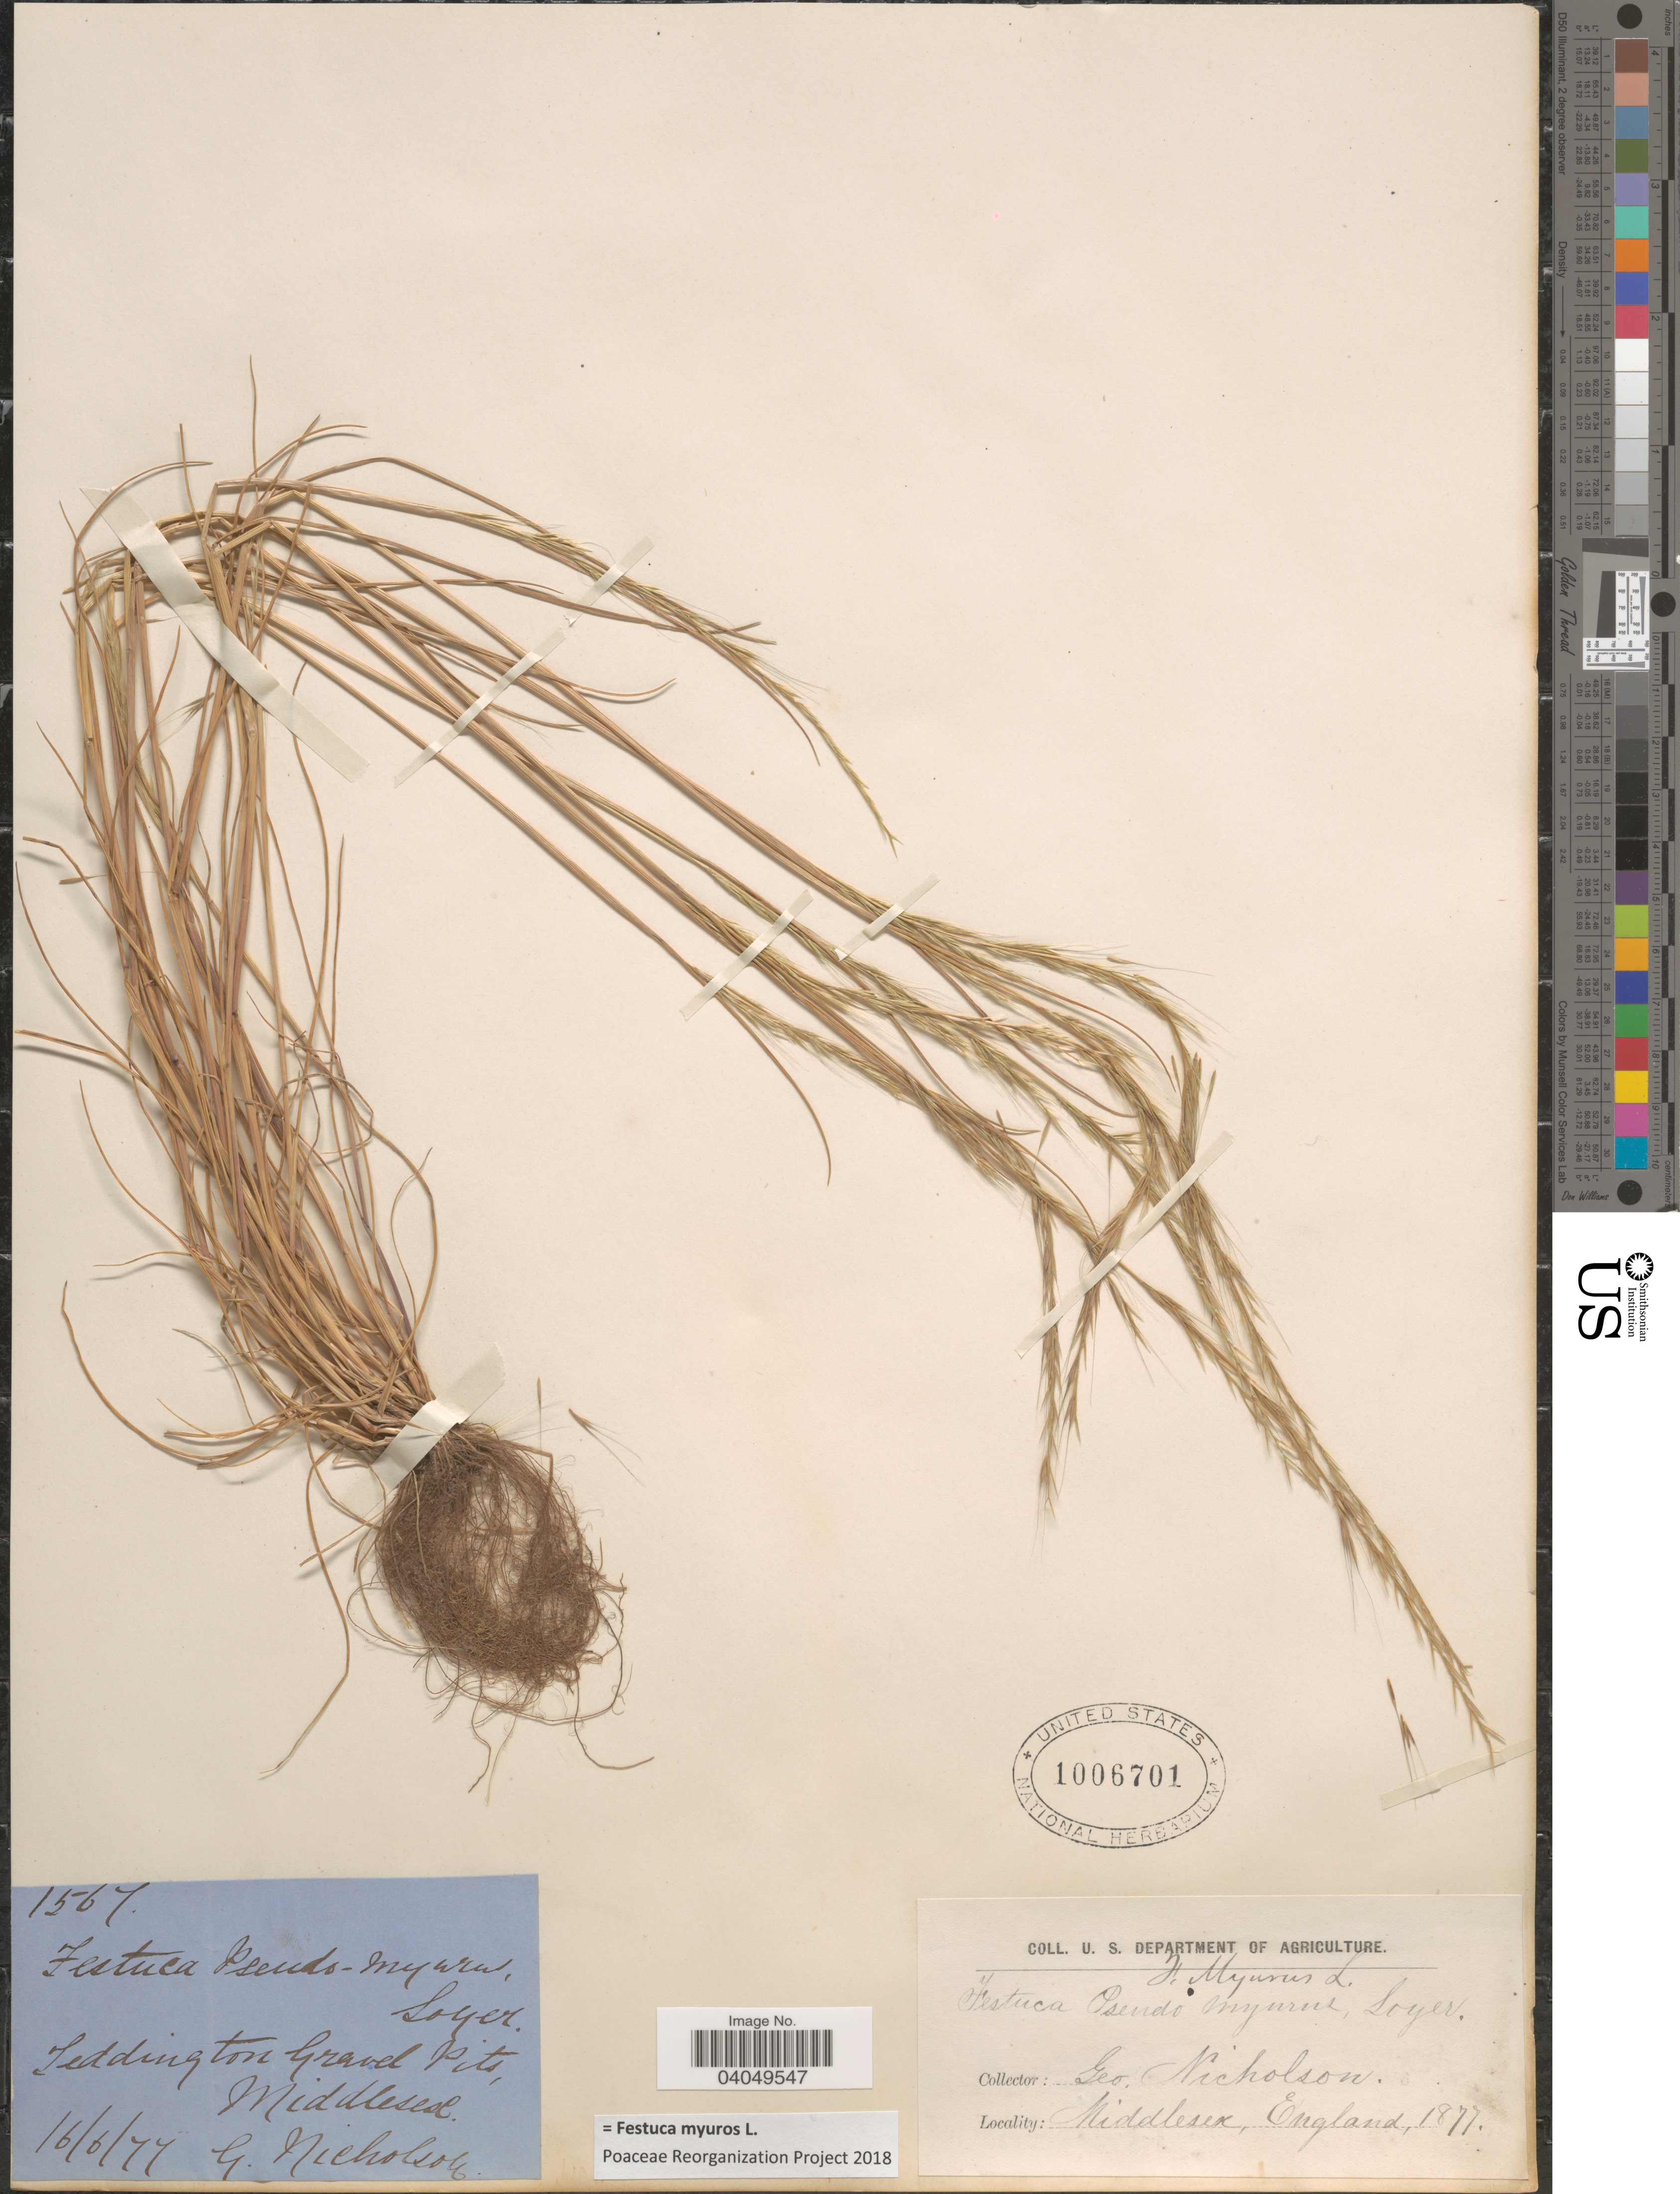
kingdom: Plantae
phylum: Tracheophyta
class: Liliopsida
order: Poales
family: Poaceae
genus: Festuca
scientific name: Festuca myuros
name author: L.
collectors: G. Nicholson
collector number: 1567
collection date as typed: Transcribed d/m/y: 16/6/77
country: United Kingdom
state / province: England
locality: Leddington Gravel Pits, Middlesex.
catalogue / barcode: US 1006701